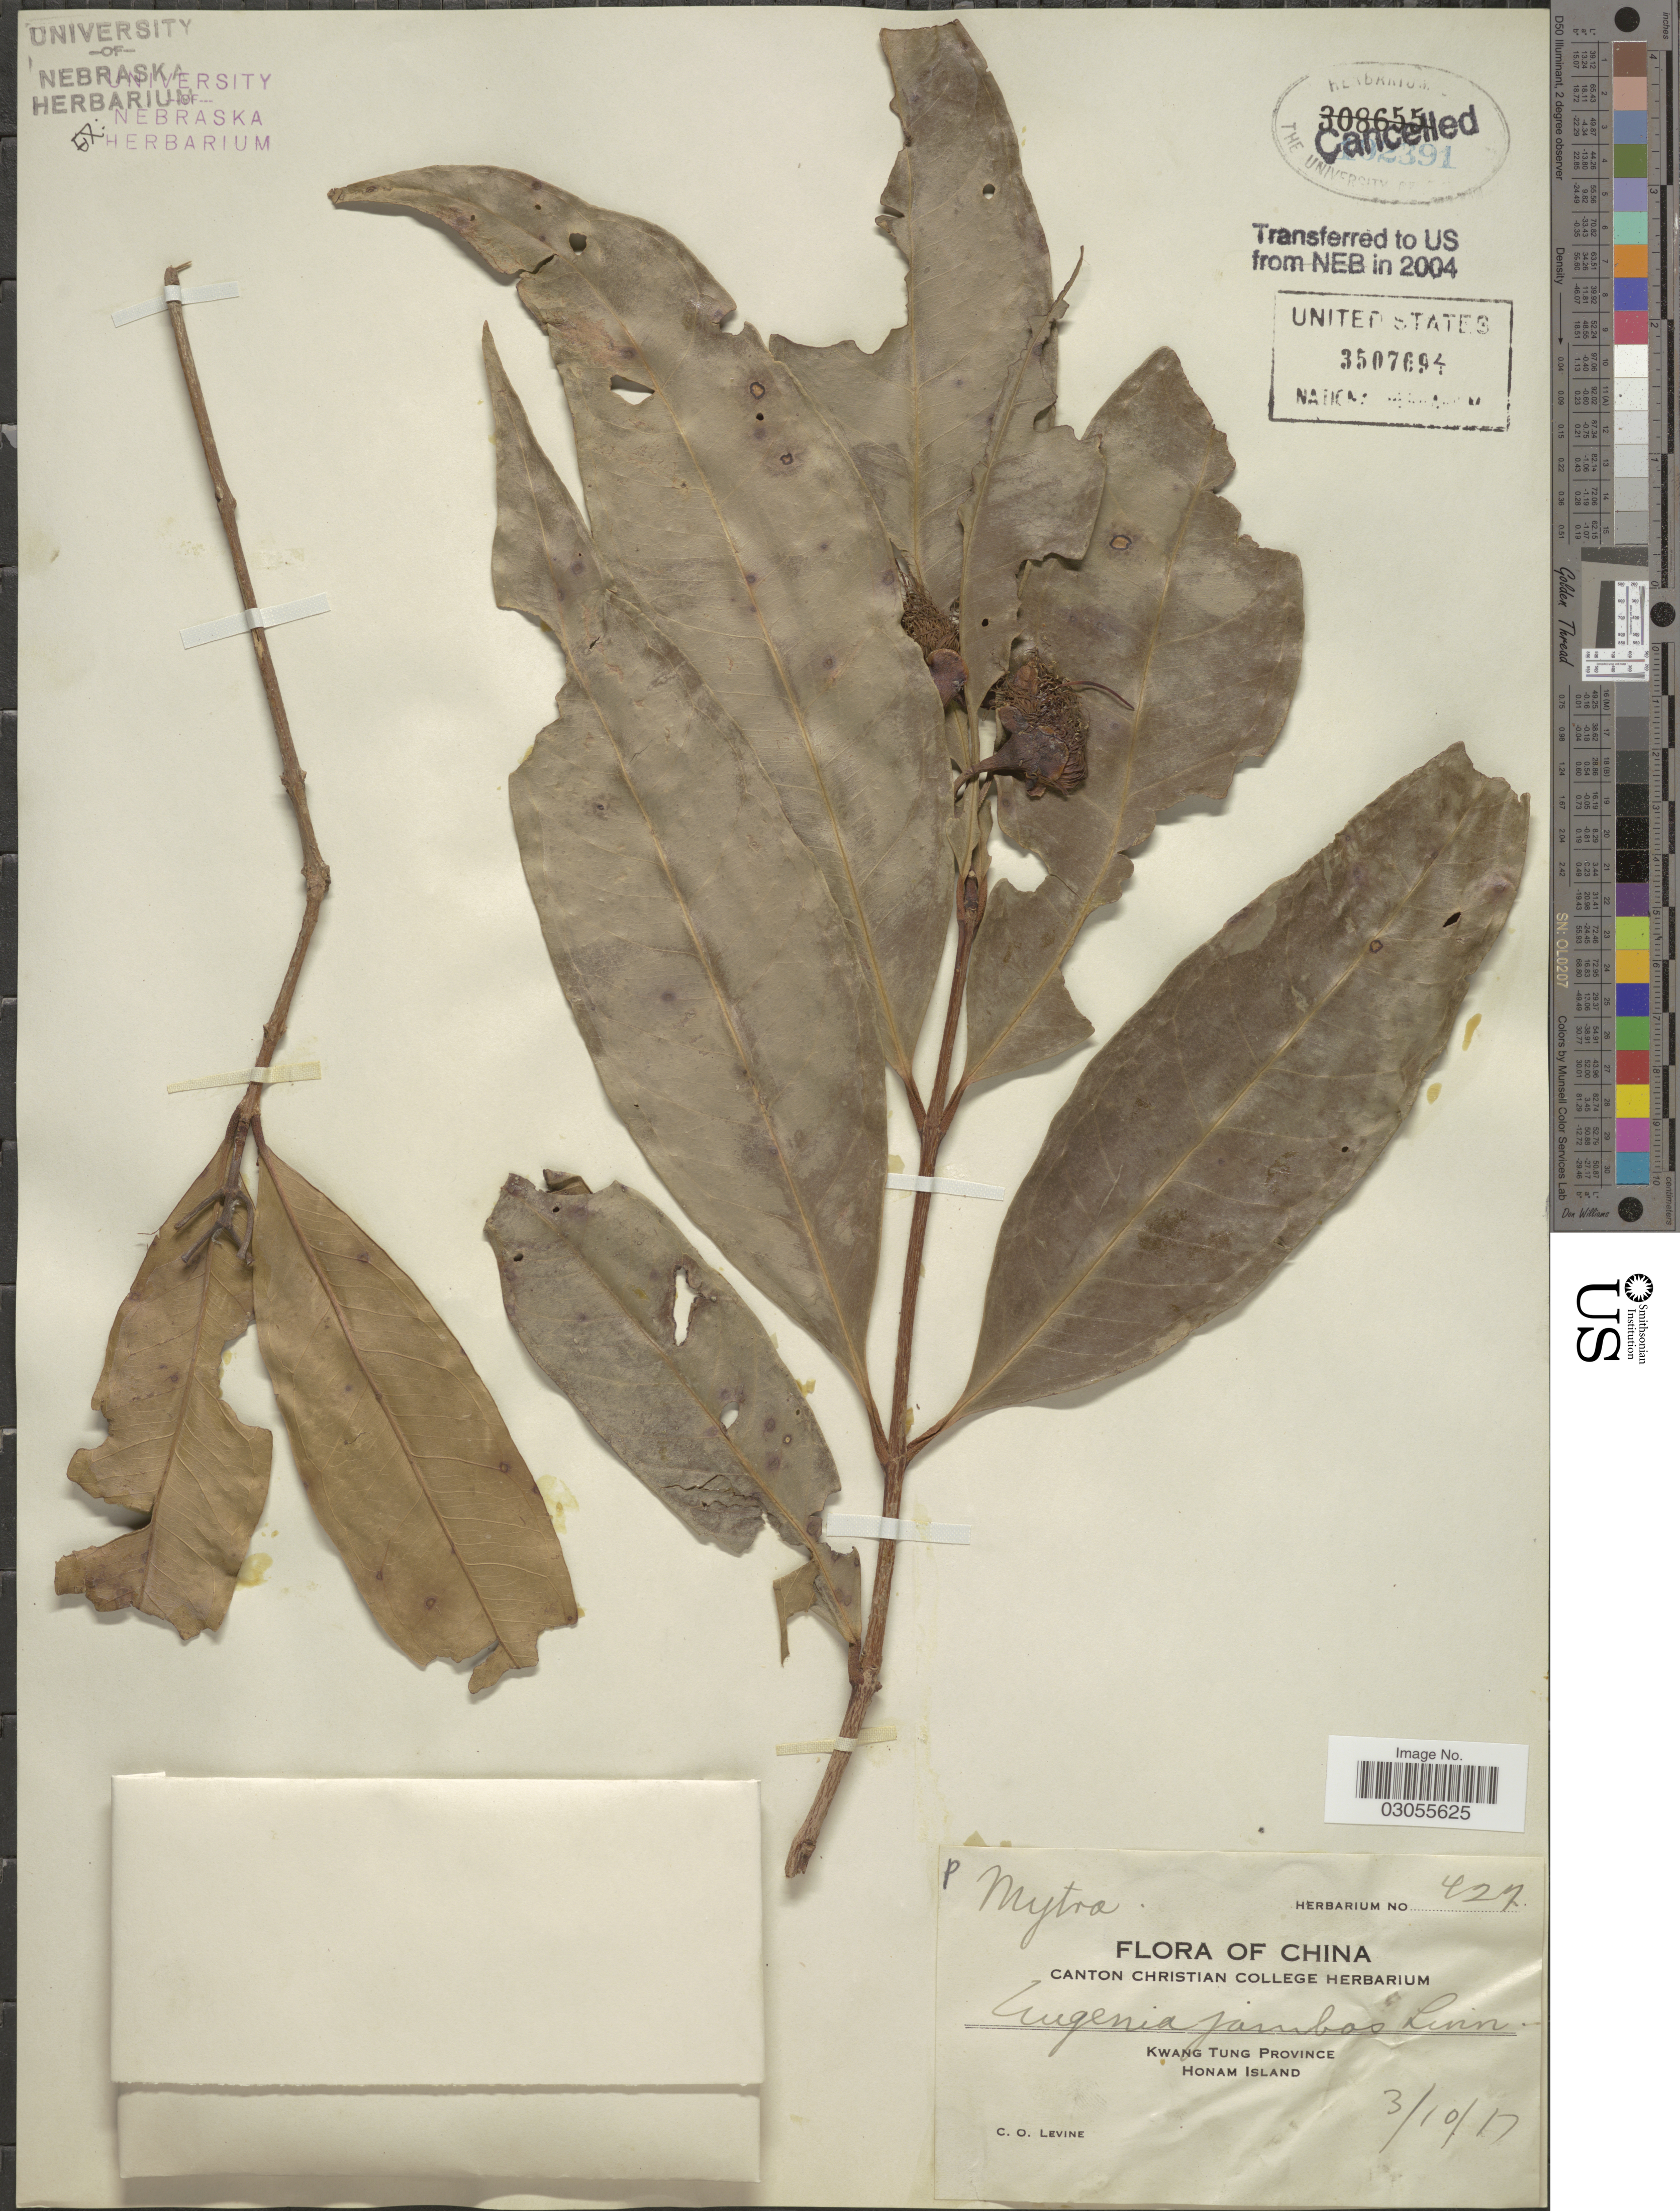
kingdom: Plantae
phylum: Tracheophyta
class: Magnoliopsida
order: Myrtales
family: Myrtaceae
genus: Syzygium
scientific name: Syzygium jambos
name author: (L.) Alston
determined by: Strong, Mark T., (BOT), Smithsonian Institution - National Museum of Natural History (UNITED STATES)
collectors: C. O. Levine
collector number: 427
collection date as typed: Transcribed d/m/y: 3/10/17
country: China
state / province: Guangdong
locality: Kwang Tung Province. Honam Island.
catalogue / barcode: US 3507694